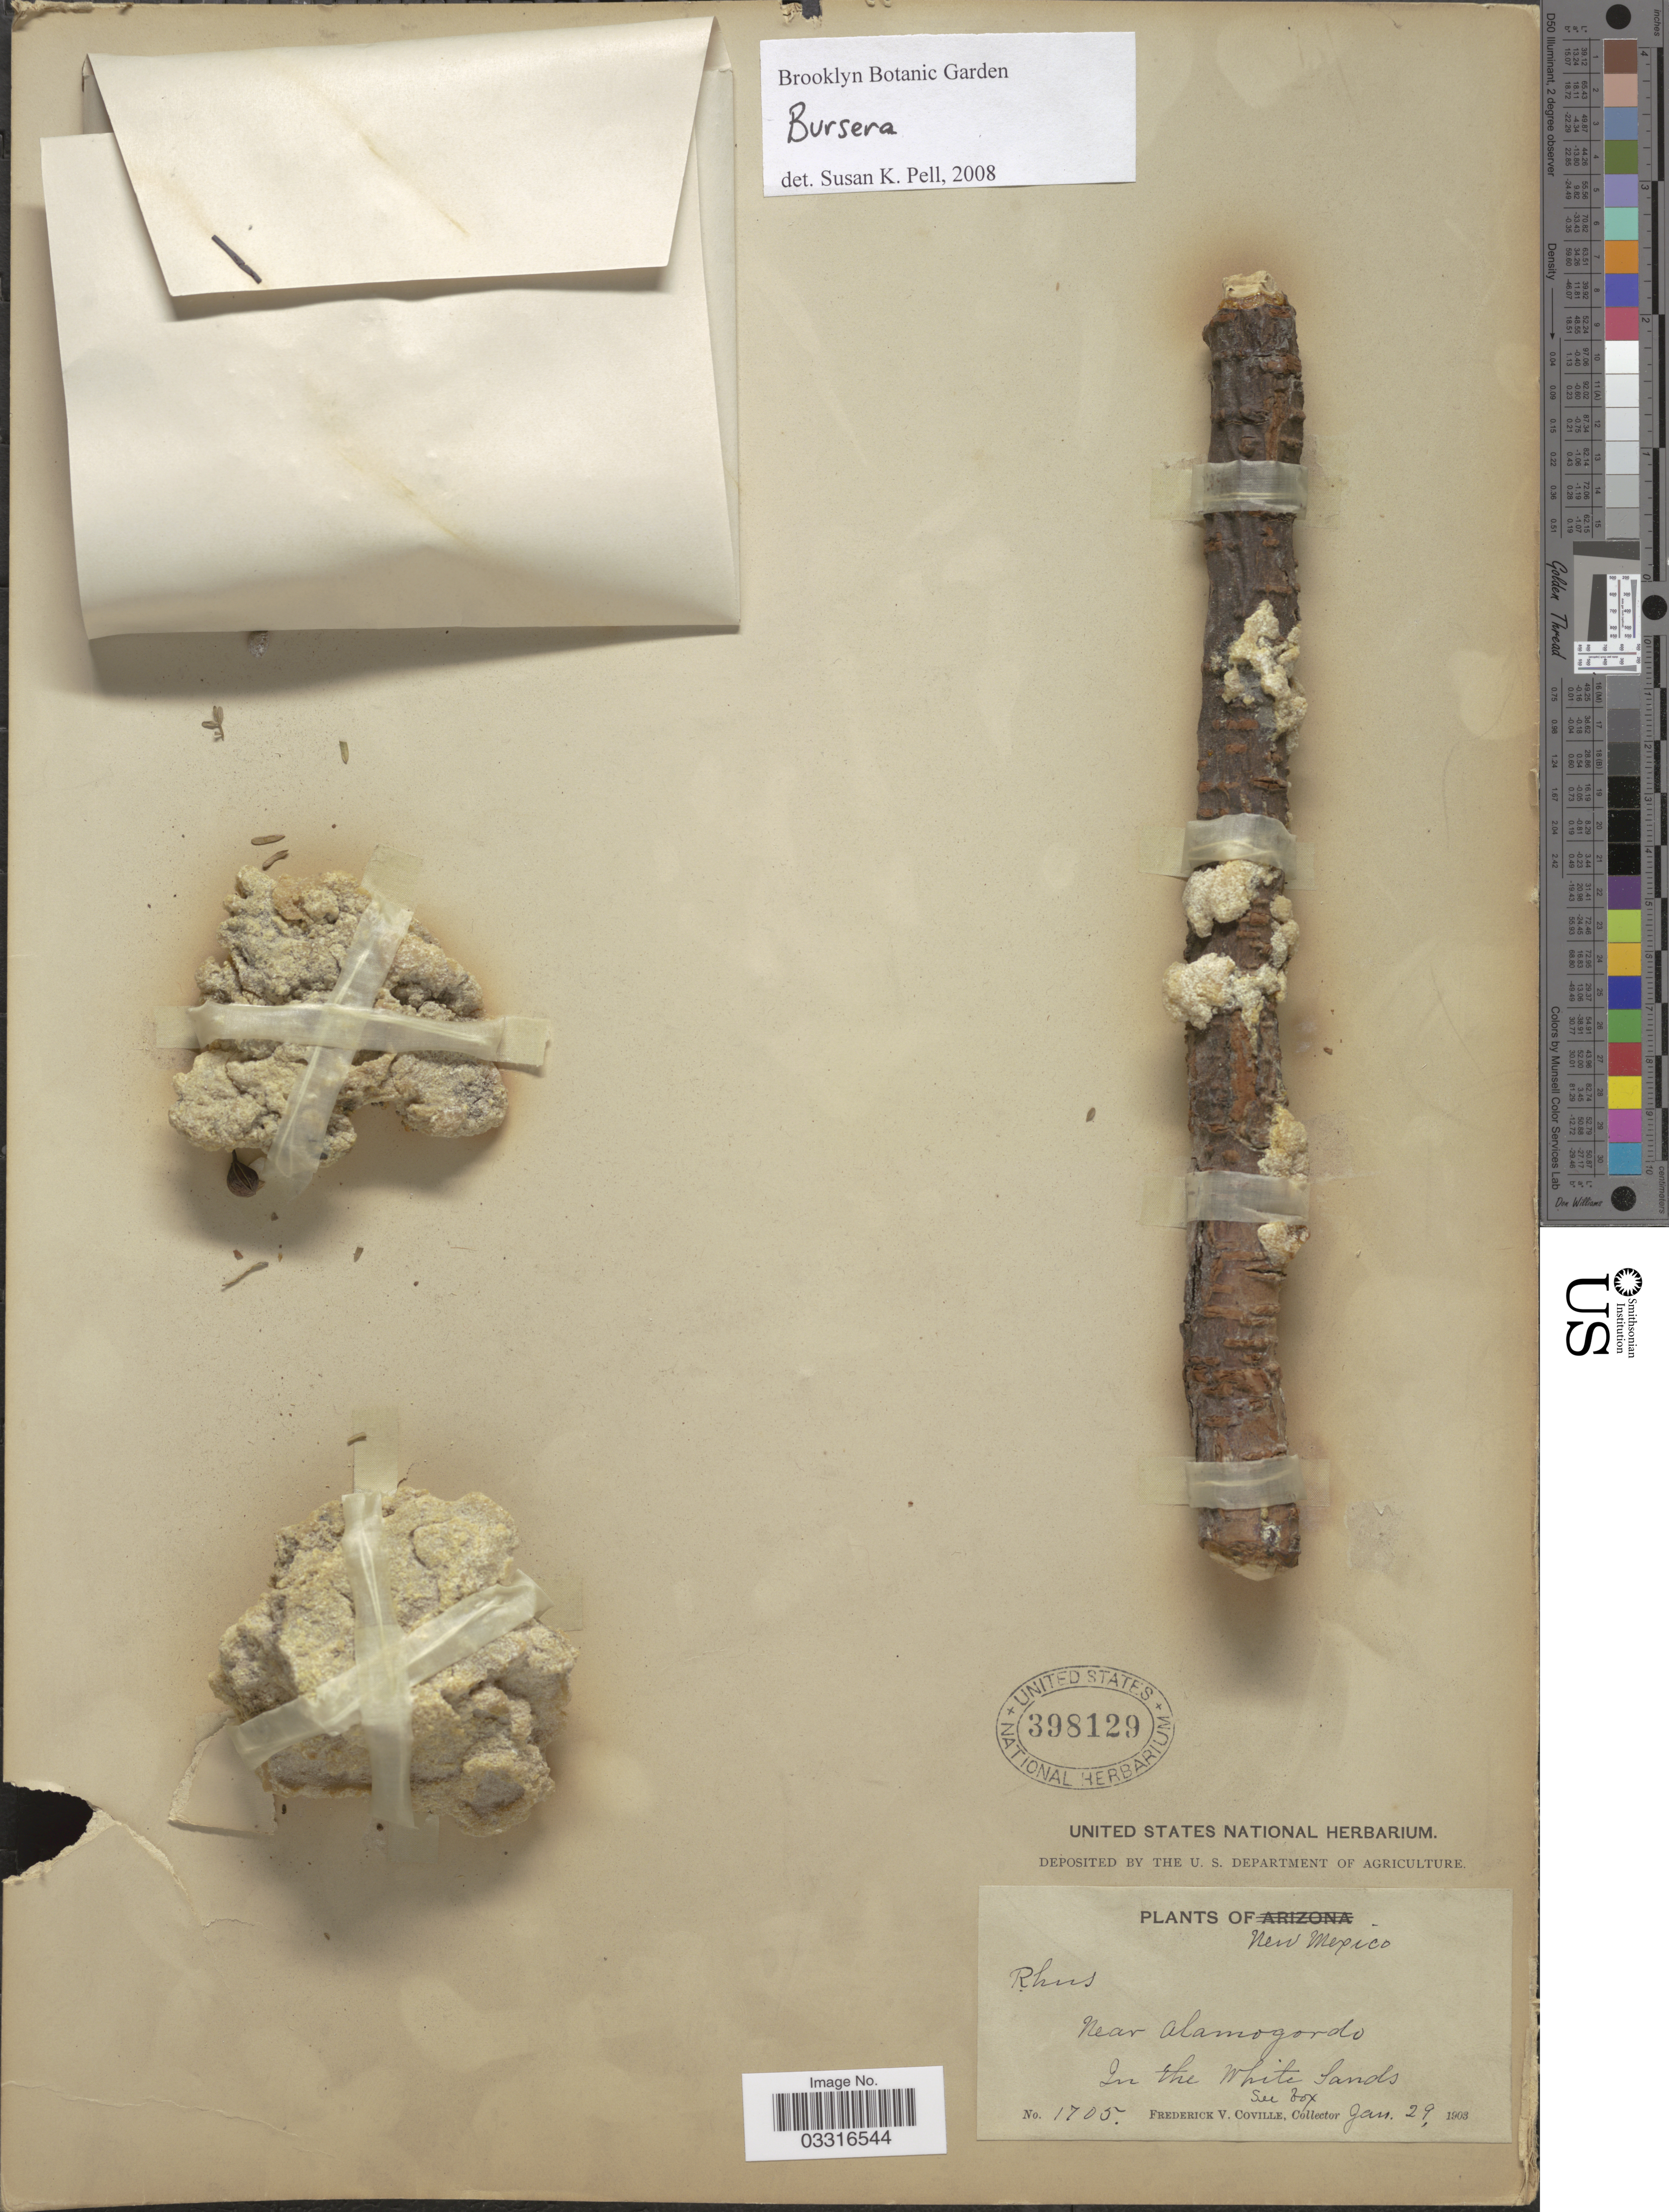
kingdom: Plantae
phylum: Tracheophyta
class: Magnoliopsida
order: Sapindales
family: Burseraceae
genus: Bursera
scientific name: Bursera microphylla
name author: A. Gray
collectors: F. V. Coville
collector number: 1705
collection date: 1903-01-29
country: United States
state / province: New Mexico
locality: Near Alamogordo. In the White Sands.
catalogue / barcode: US 398129